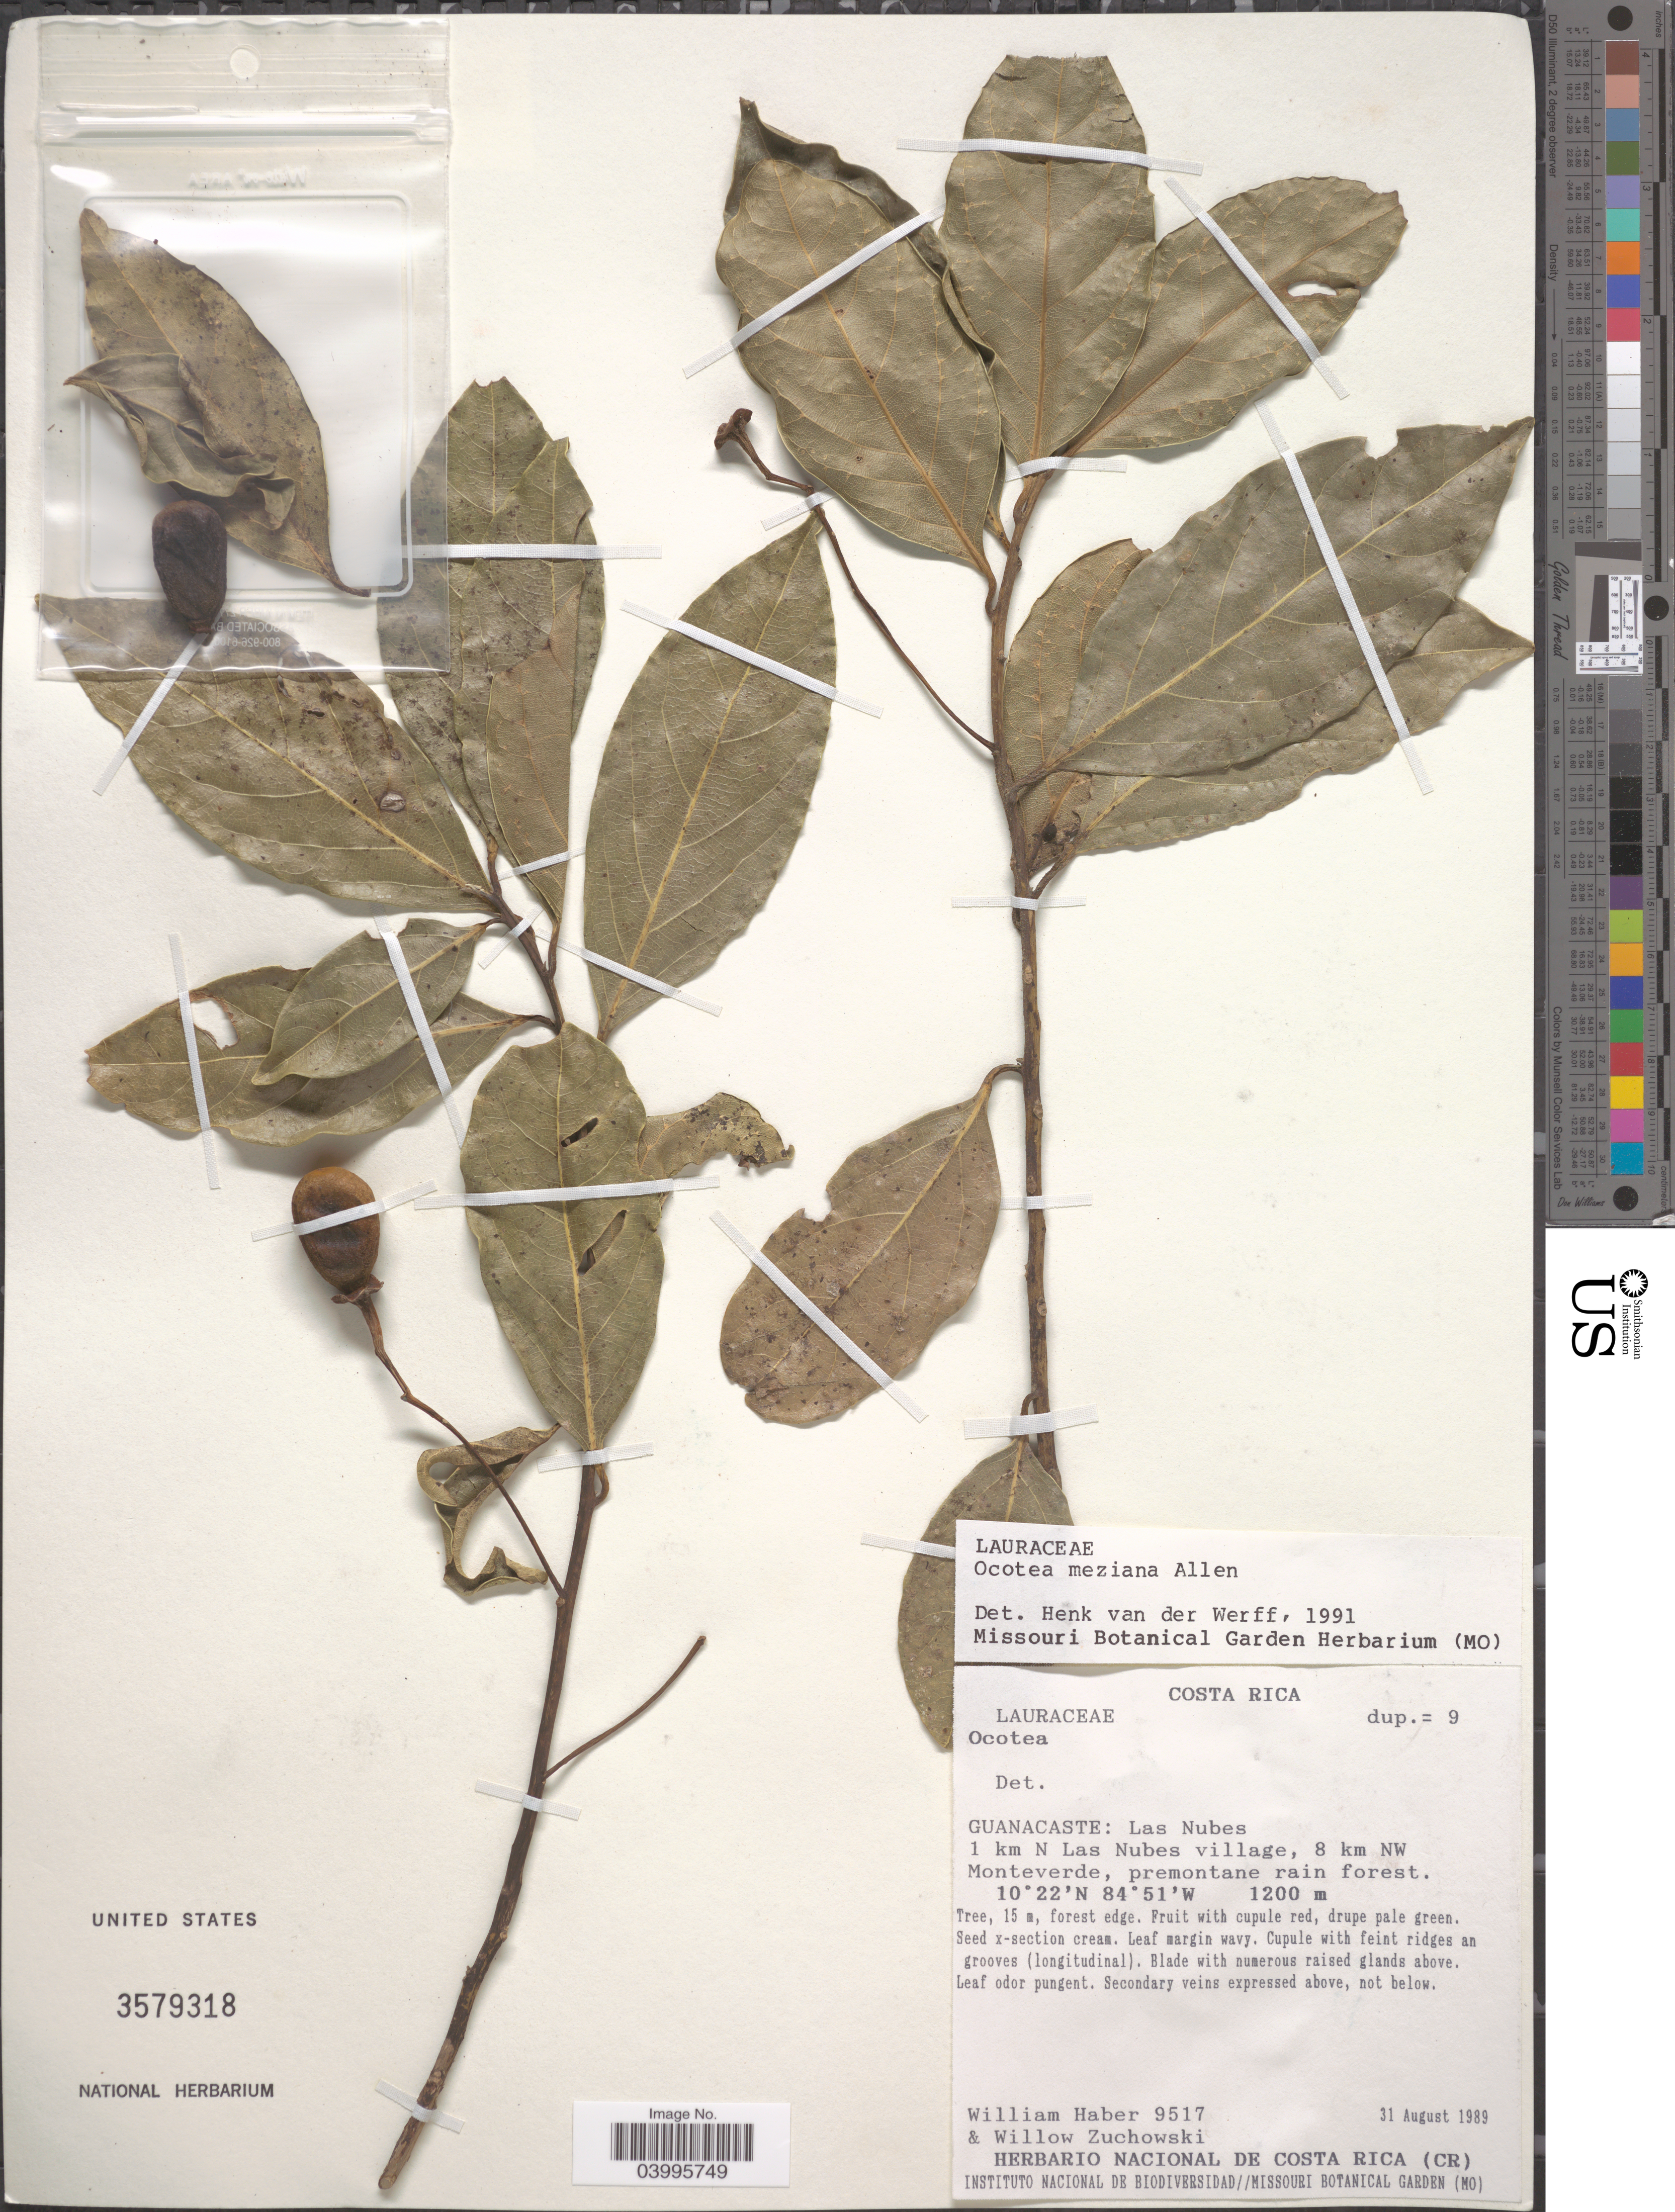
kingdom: Plantae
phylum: Tracheophyta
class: Magnoliopsida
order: Laurales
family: Lauraceae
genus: Ocotea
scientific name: Ocotea meziana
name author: C.K. Allen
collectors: W. Haber & W. Zuchowski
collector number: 9517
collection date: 1989-08-31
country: Costa Rica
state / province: Guanacaste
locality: Las Nubes. 1 km N Las Nubes village, 8 km NW Monteverde, premontane rain forest.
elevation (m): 1200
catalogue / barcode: US 3579318